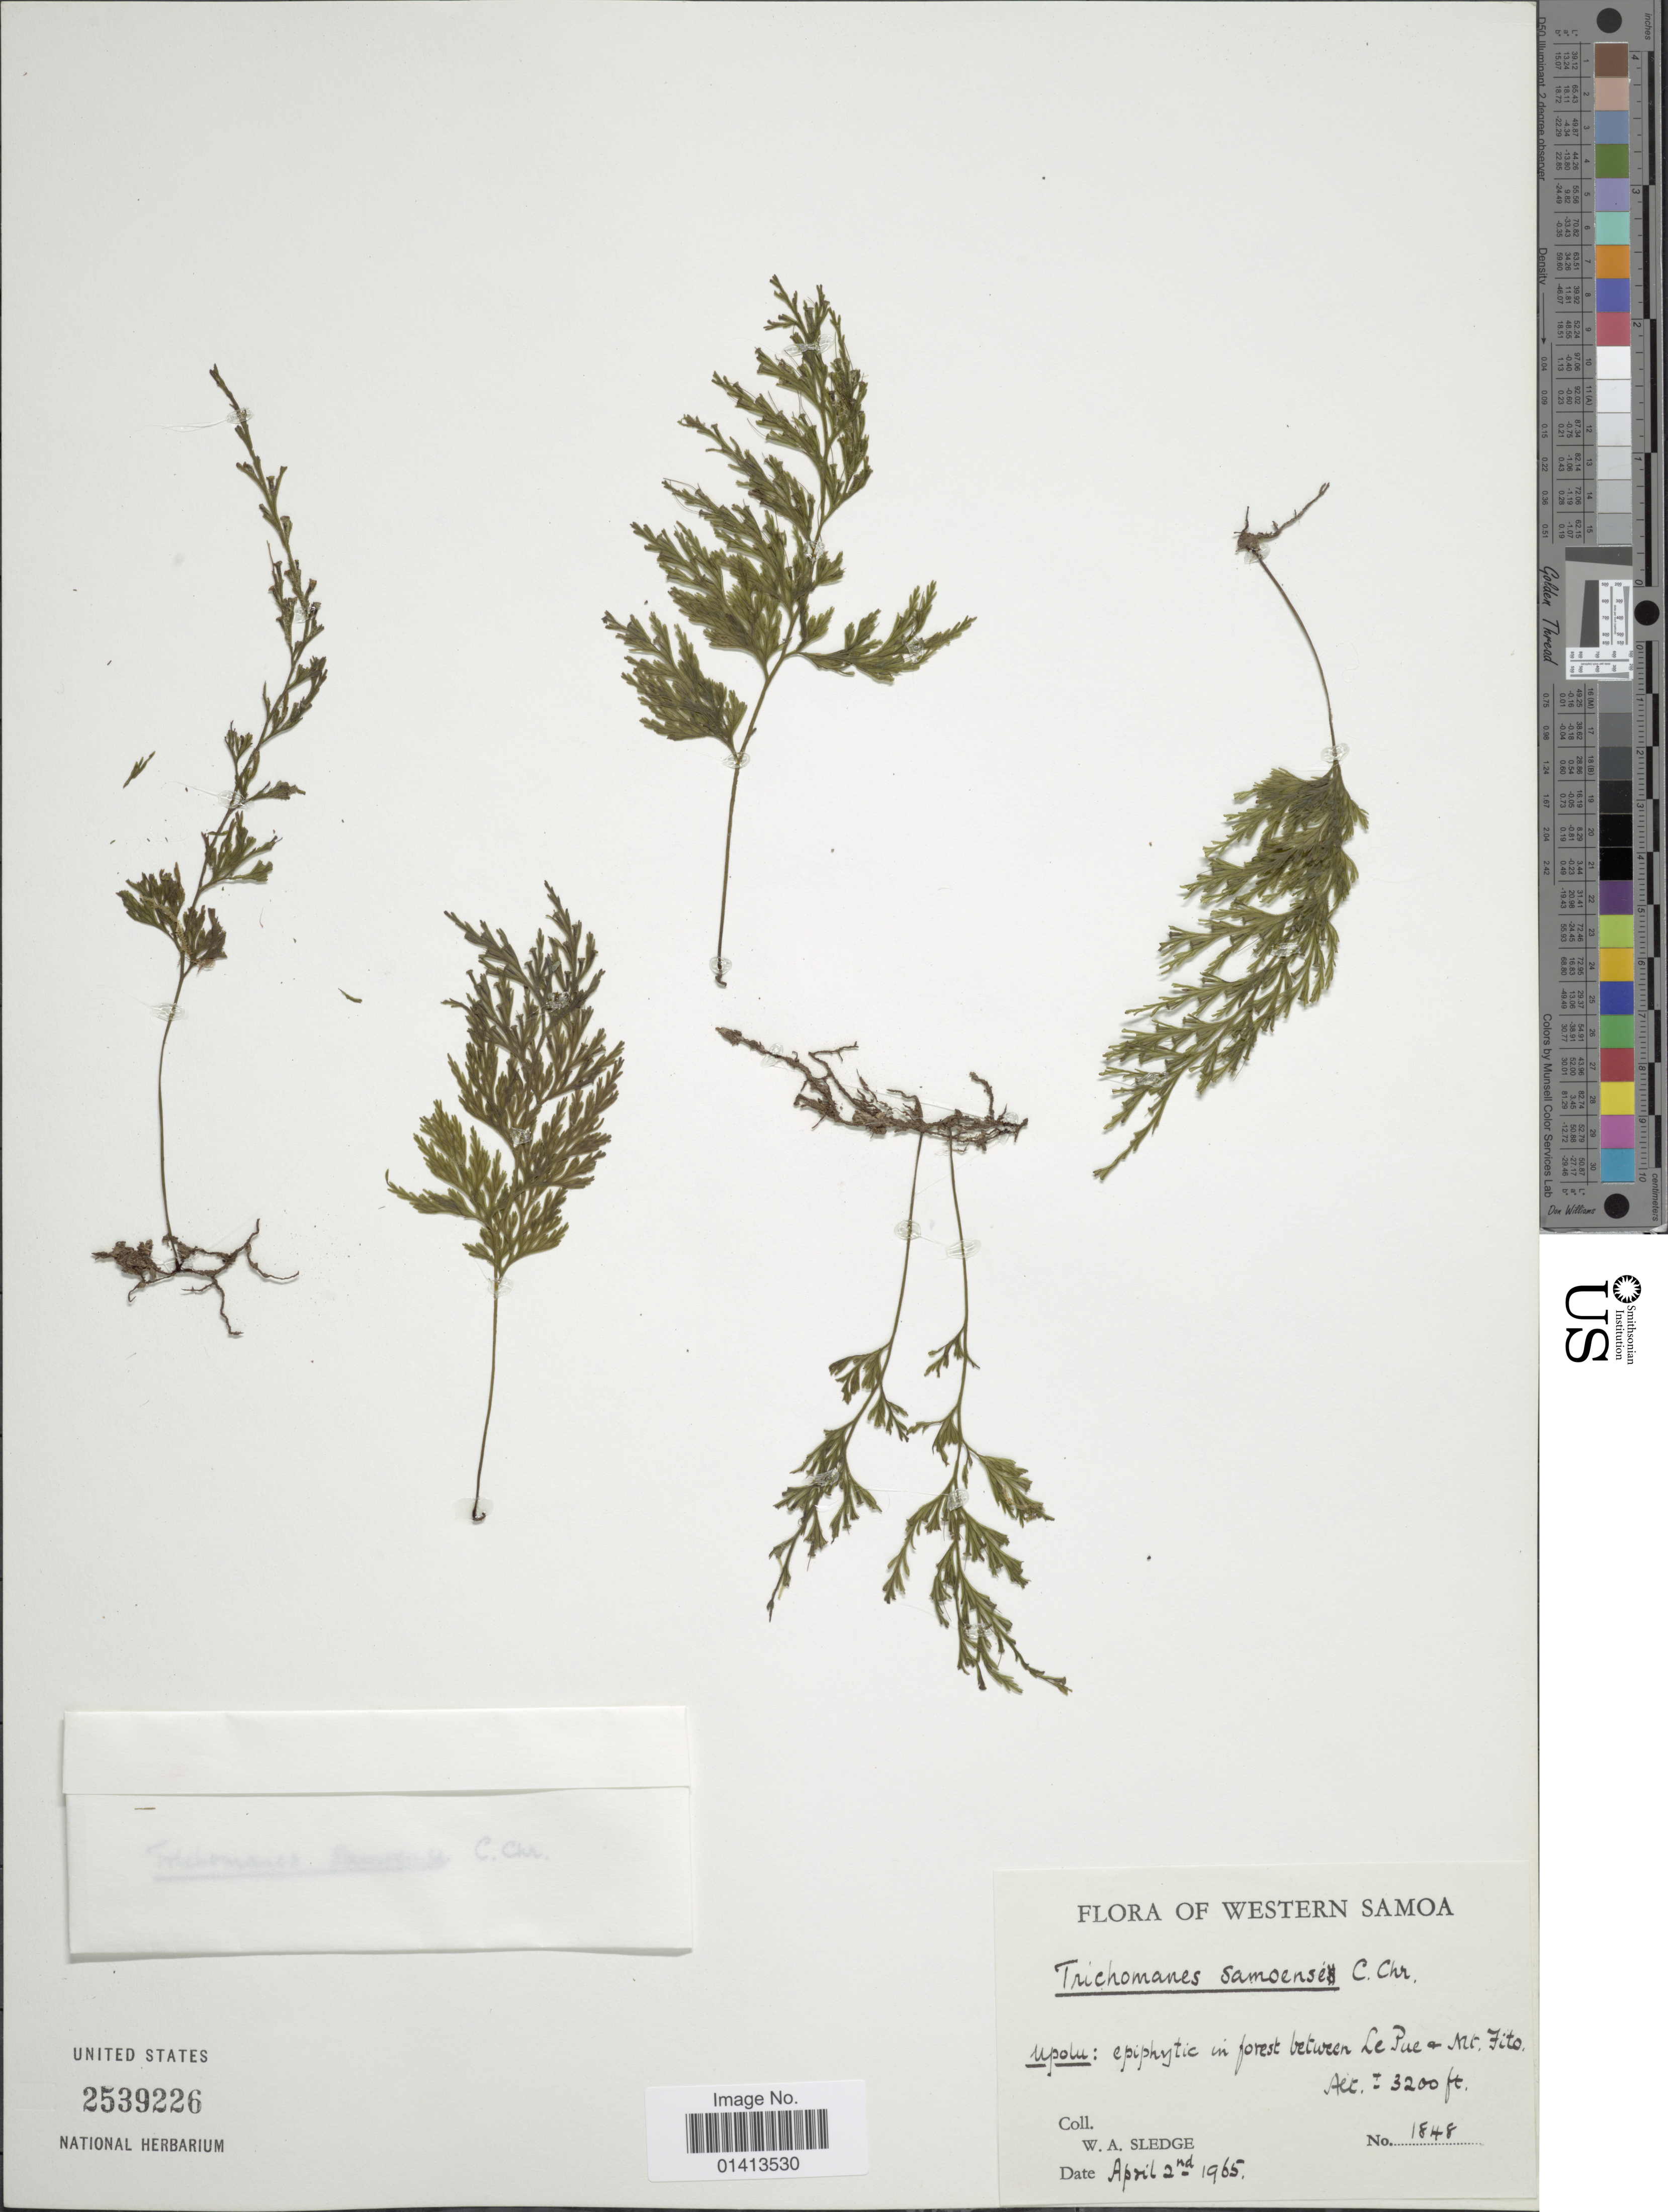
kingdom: Plantae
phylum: Tracheophyta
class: Polypodiopsida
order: Hymenophyllales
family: Hymenophyllaceae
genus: Crepidomanes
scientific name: Crepidomanes samoense (C. Chr.) comb. ined., 2015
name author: (C. Chr.)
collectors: W. A. Sledge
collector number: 1848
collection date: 1965-04-02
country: Samoa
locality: Western Samoa, in forest between Le Pue & Mt Fito [interpreted]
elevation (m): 975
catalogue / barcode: US 2539226